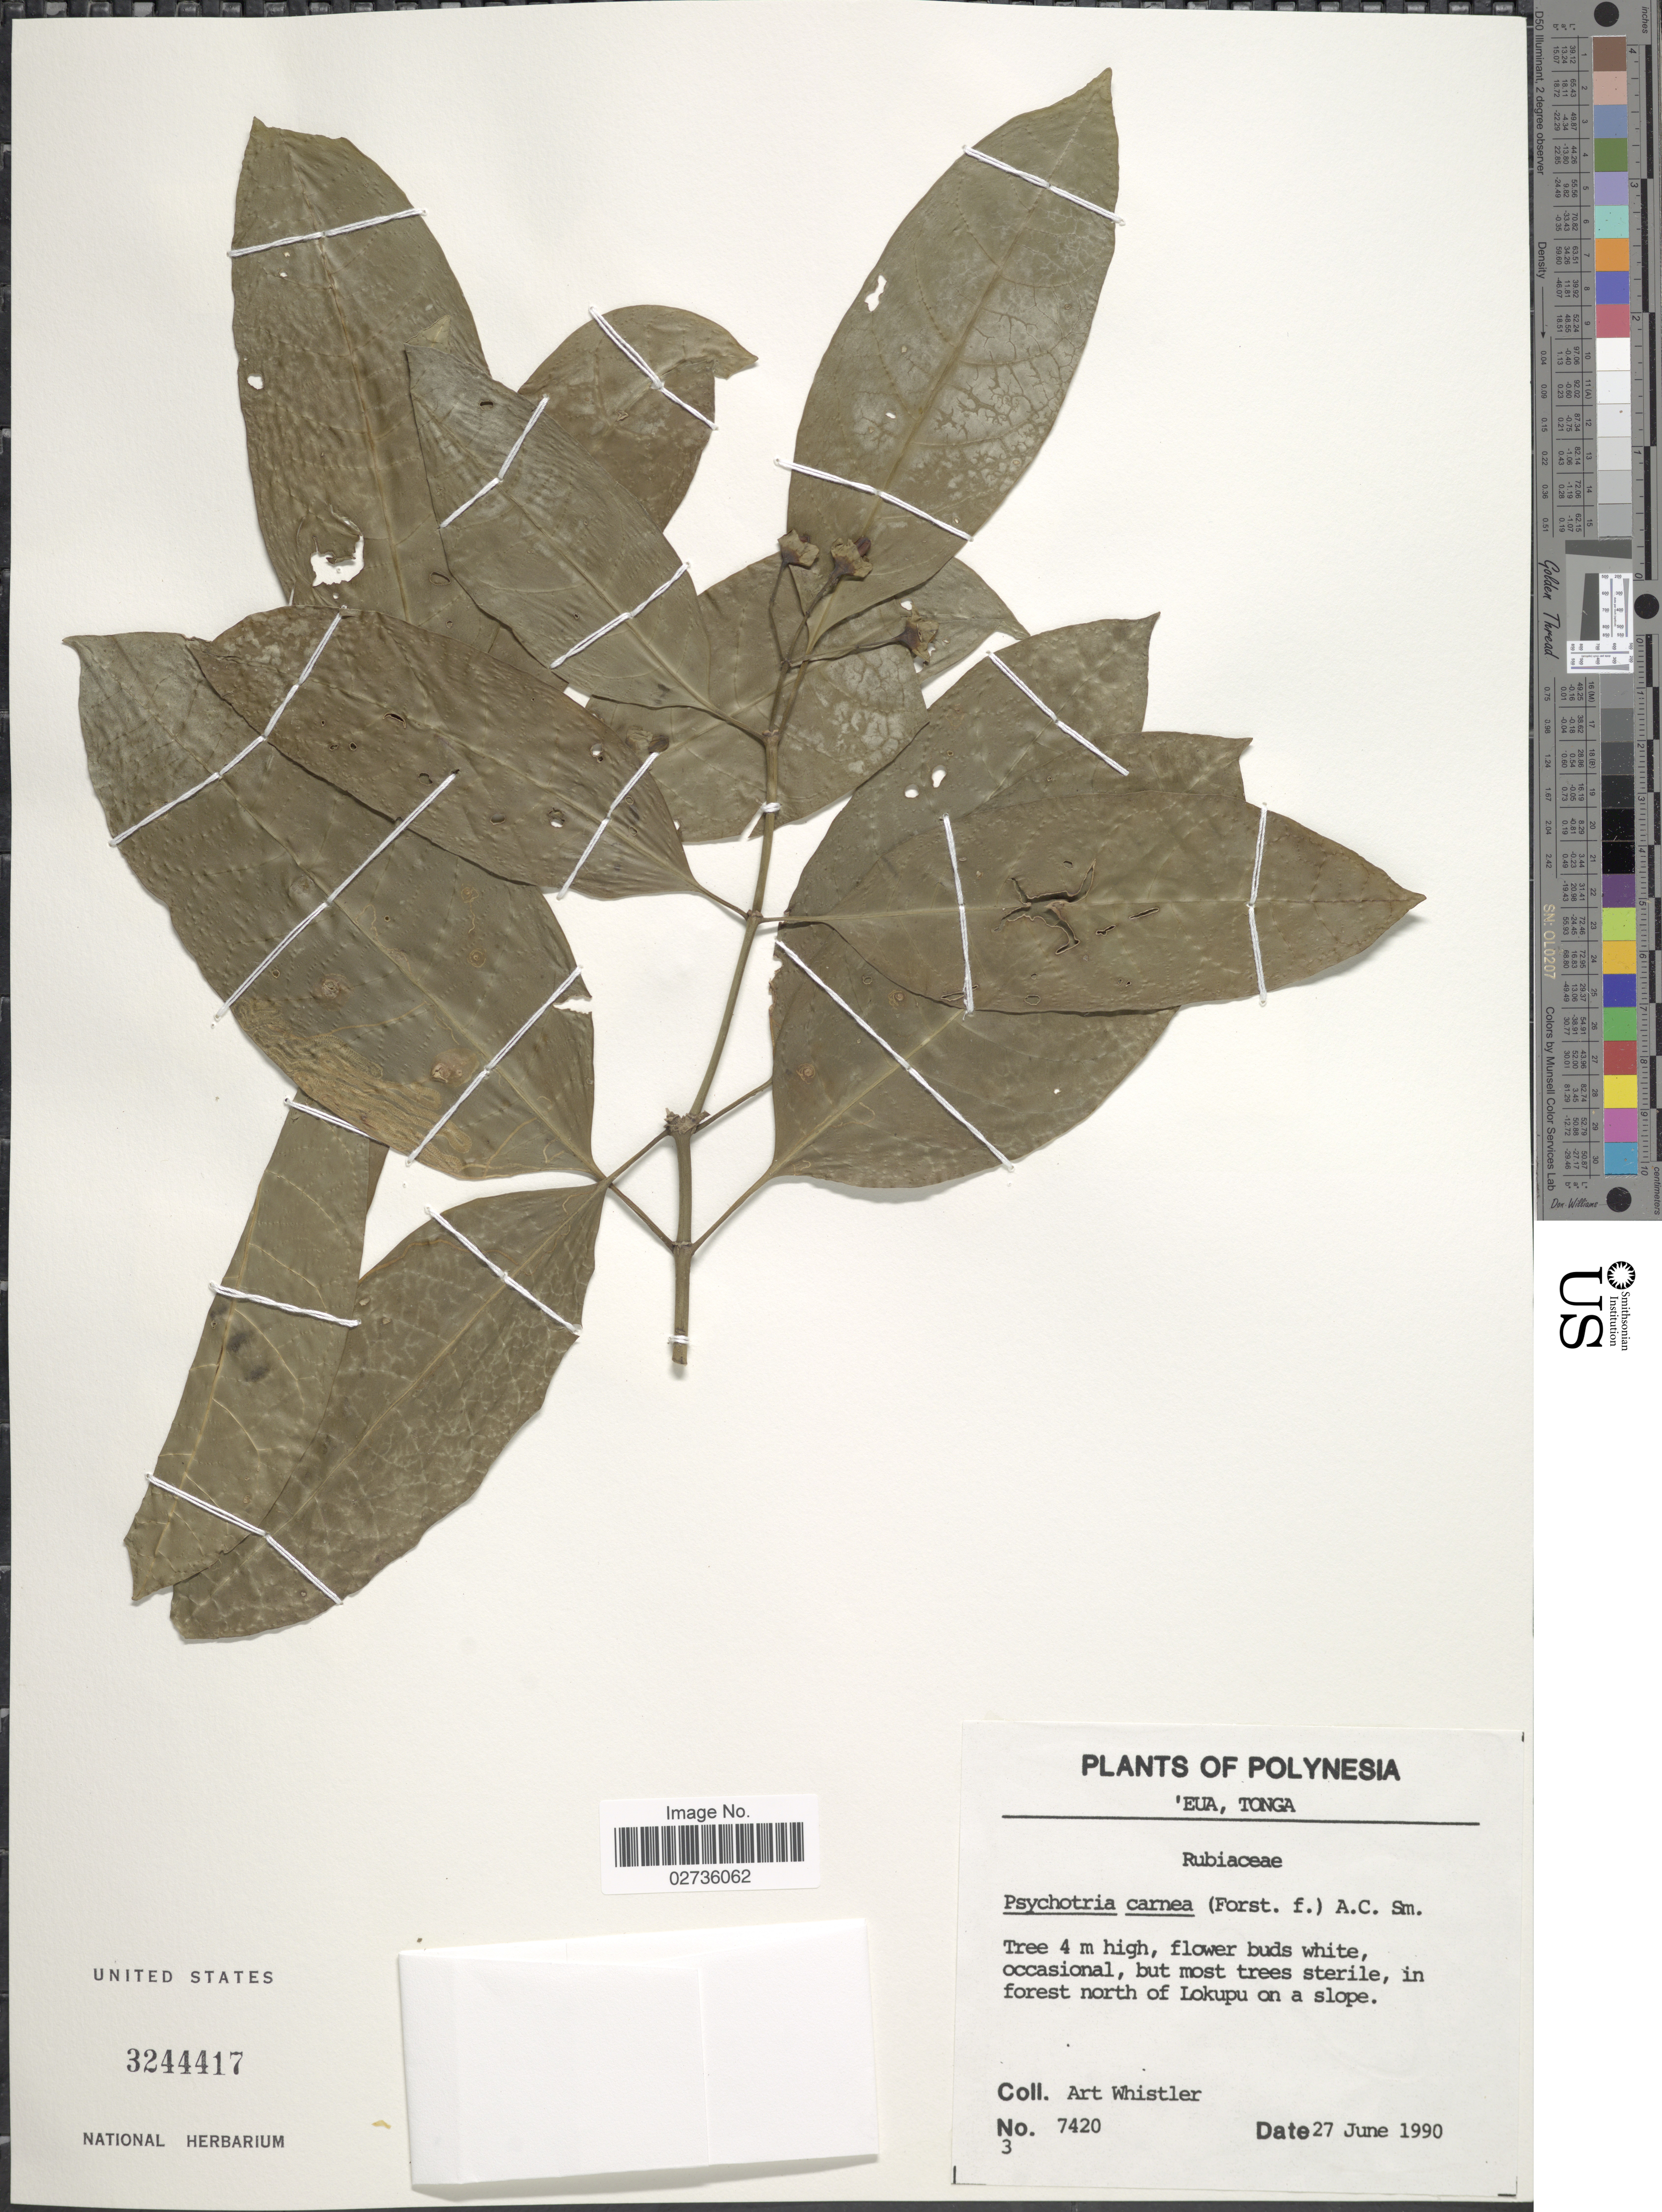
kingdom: Plantae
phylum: Tracheophyta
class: Magnoliopsida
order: Gentianales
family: Rubiaceae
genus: Psychotria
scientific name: Psychotria carnea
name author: (Forst.) A.C. Sm.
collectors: A. Whistler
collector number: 7420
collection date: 1990-06-27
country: Tonga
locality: Polynesia. Eua. In forest north of Lokupu on a slope.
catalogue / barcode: US 3244417